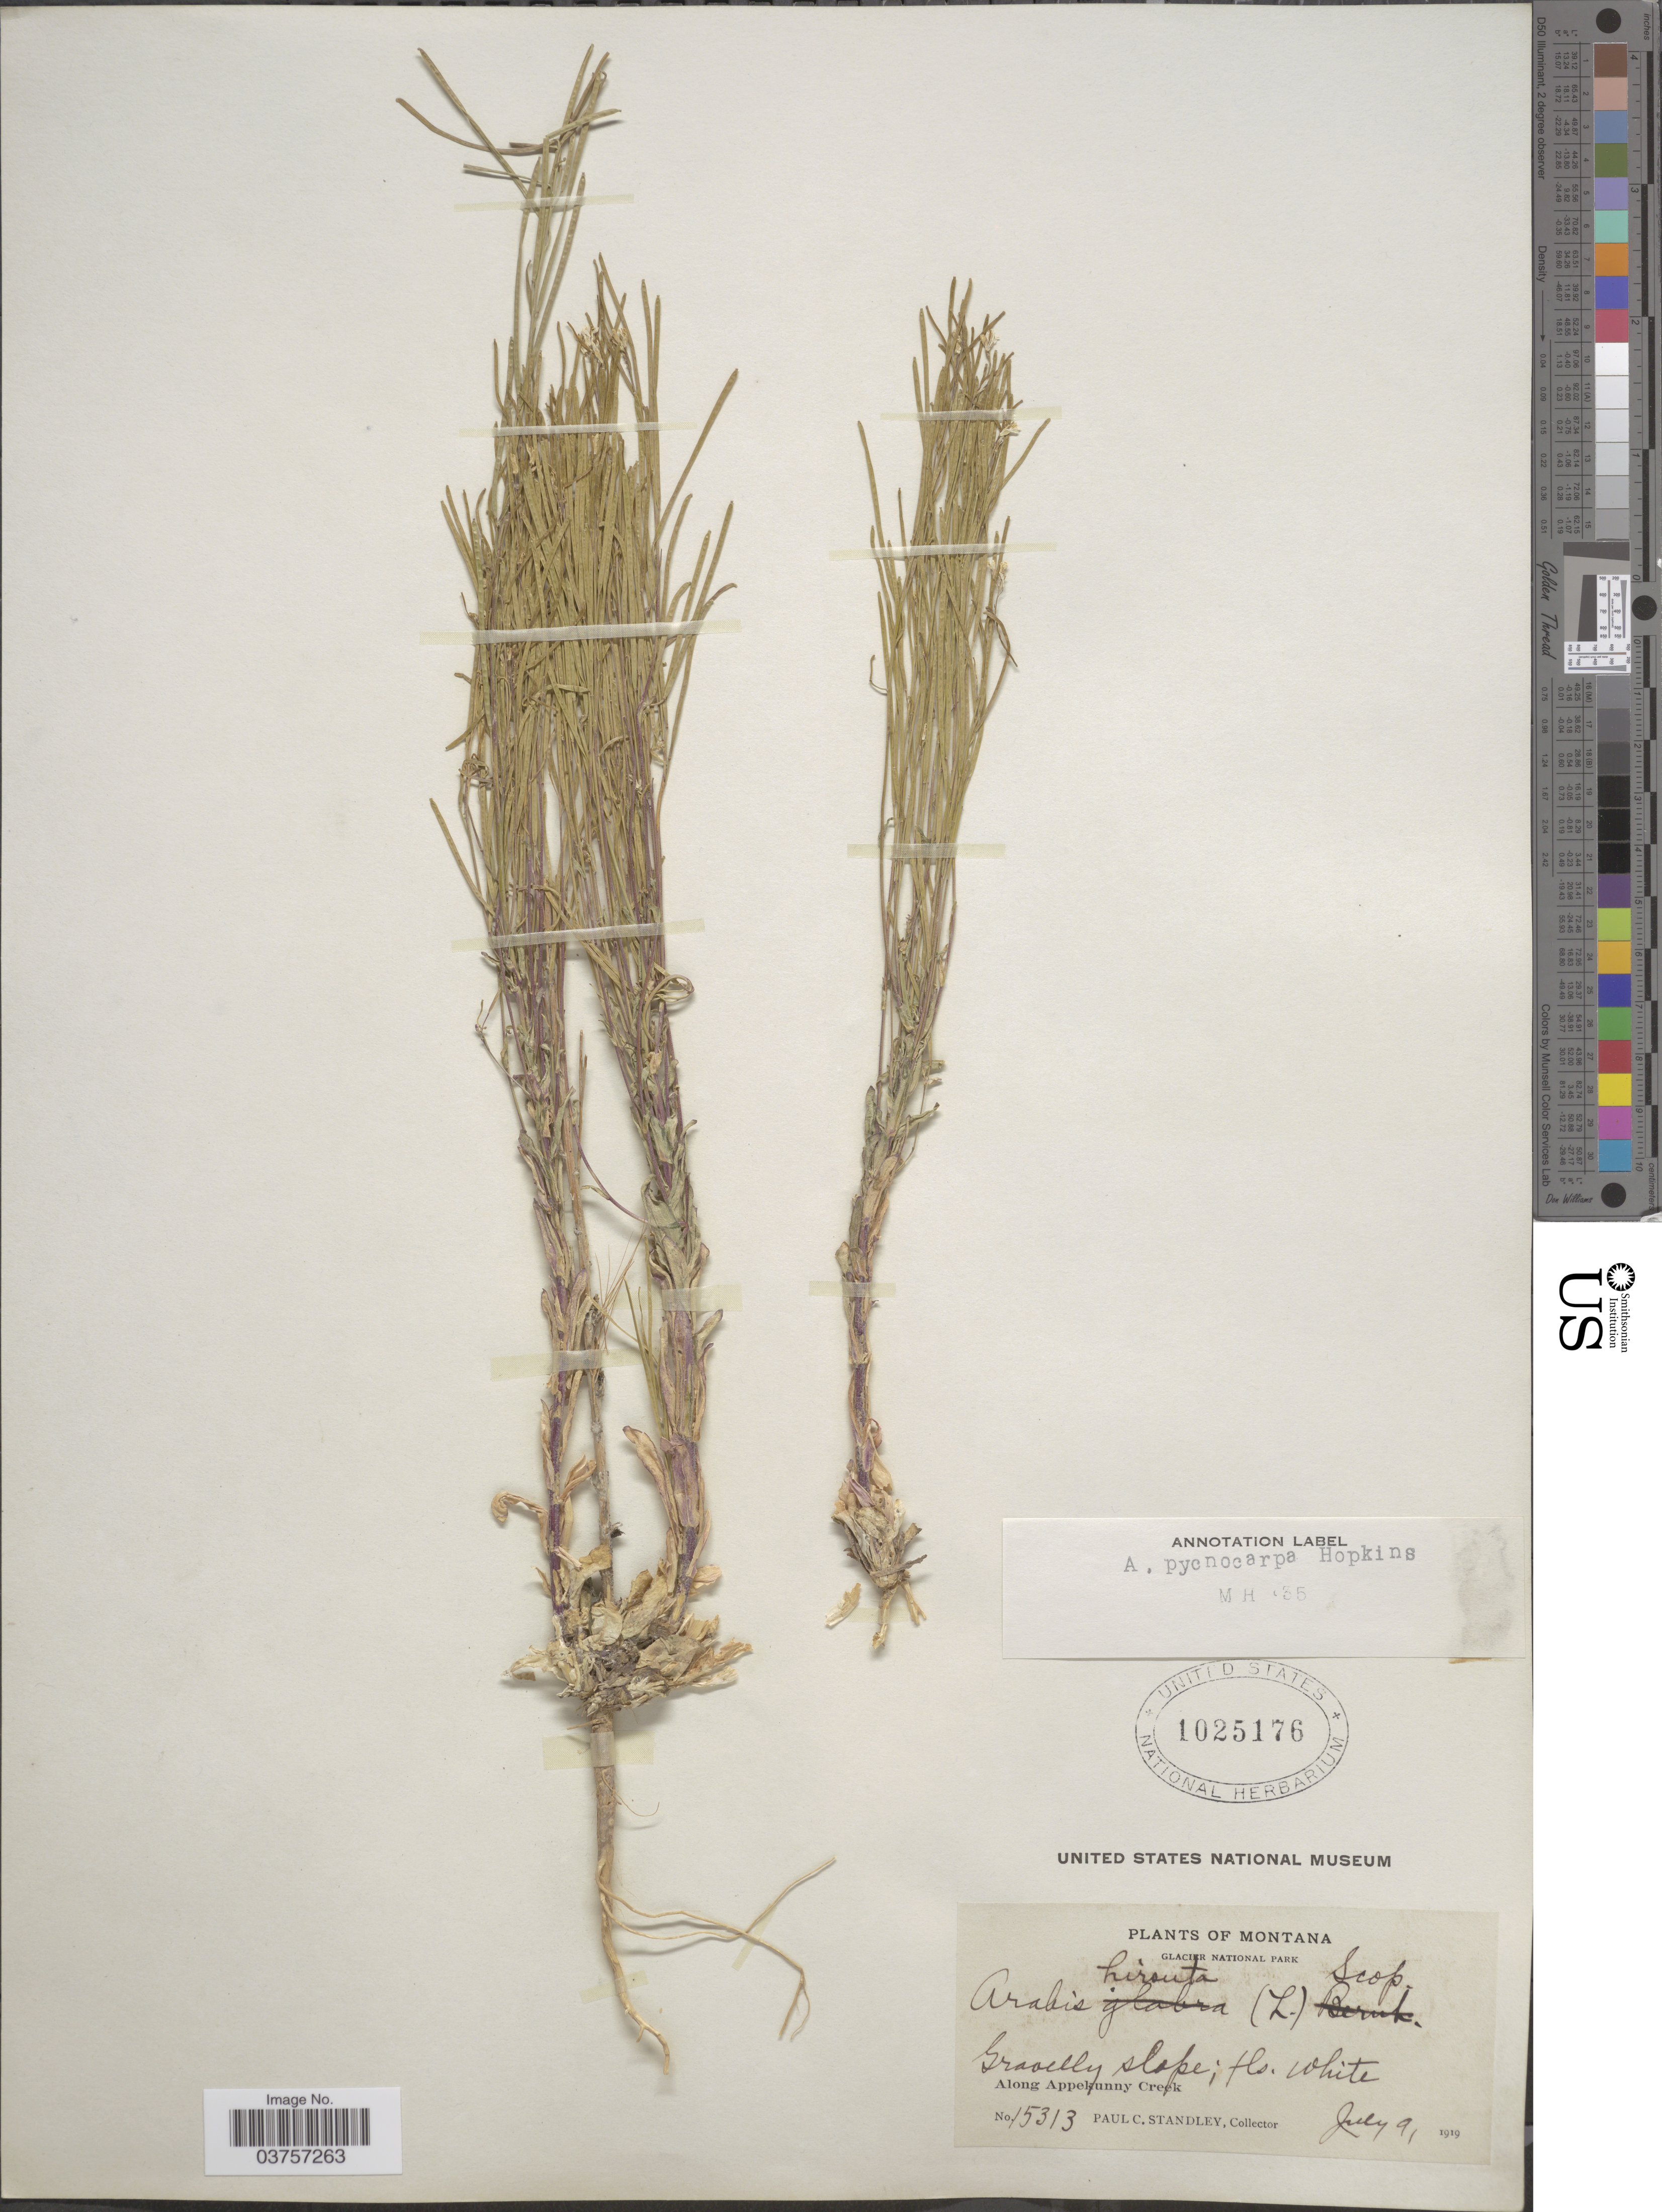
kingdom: Plantae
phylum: Tracheophyta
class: Magnoliopsida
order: Brassicales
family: Brassicaceae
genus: Arabis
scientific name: Arabis hirsuta var. pycnocarpa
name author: M. Hopkins & Rollins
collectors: P. C. Standley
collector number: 15313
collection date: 1919-07-09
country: United States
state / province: Montana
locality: Glacier National Par. Along Appekunny Creek.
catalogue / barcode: US 1025176